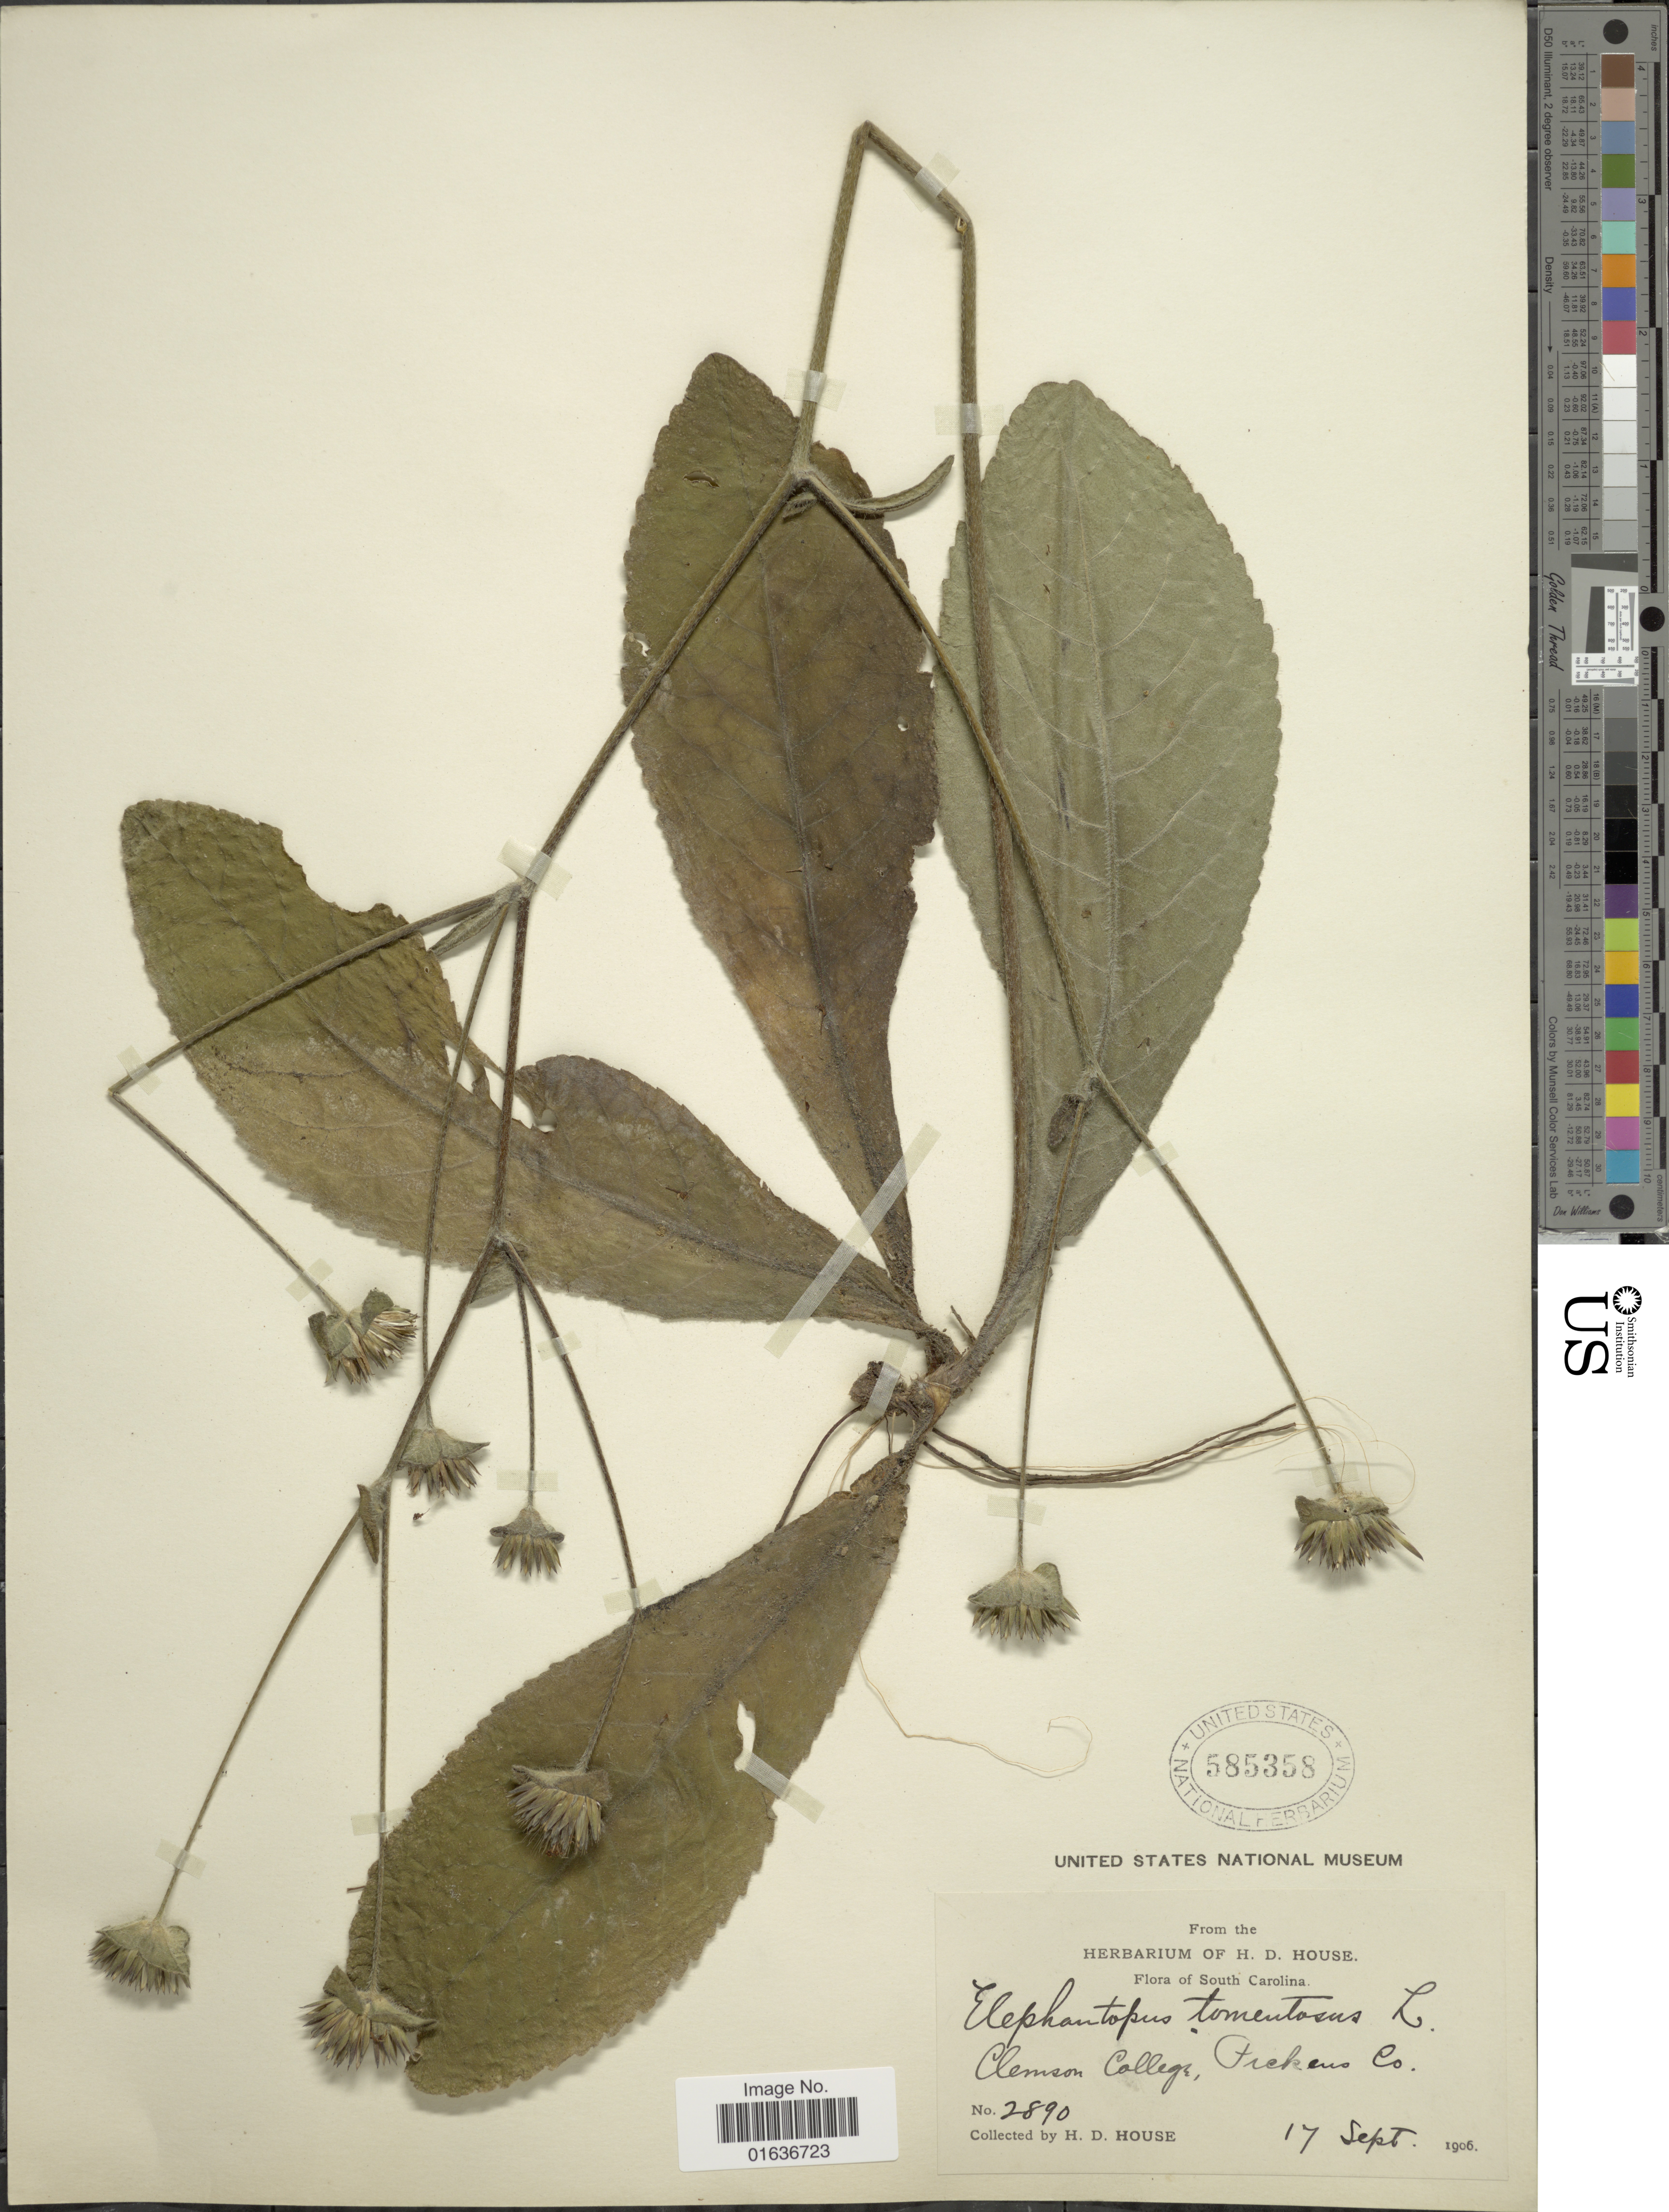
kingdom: Plantae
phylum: Tracheophyta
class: Magnoliopsida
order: Asterales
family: Asteraceae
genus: Elephantopus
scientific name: Elephantopus tomentosus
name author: L.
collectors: H. D. House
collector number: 2890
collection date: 1906-09-17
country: United States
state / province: South Carolina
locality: Clemson College, Pickens Co.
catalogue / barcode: US 585358